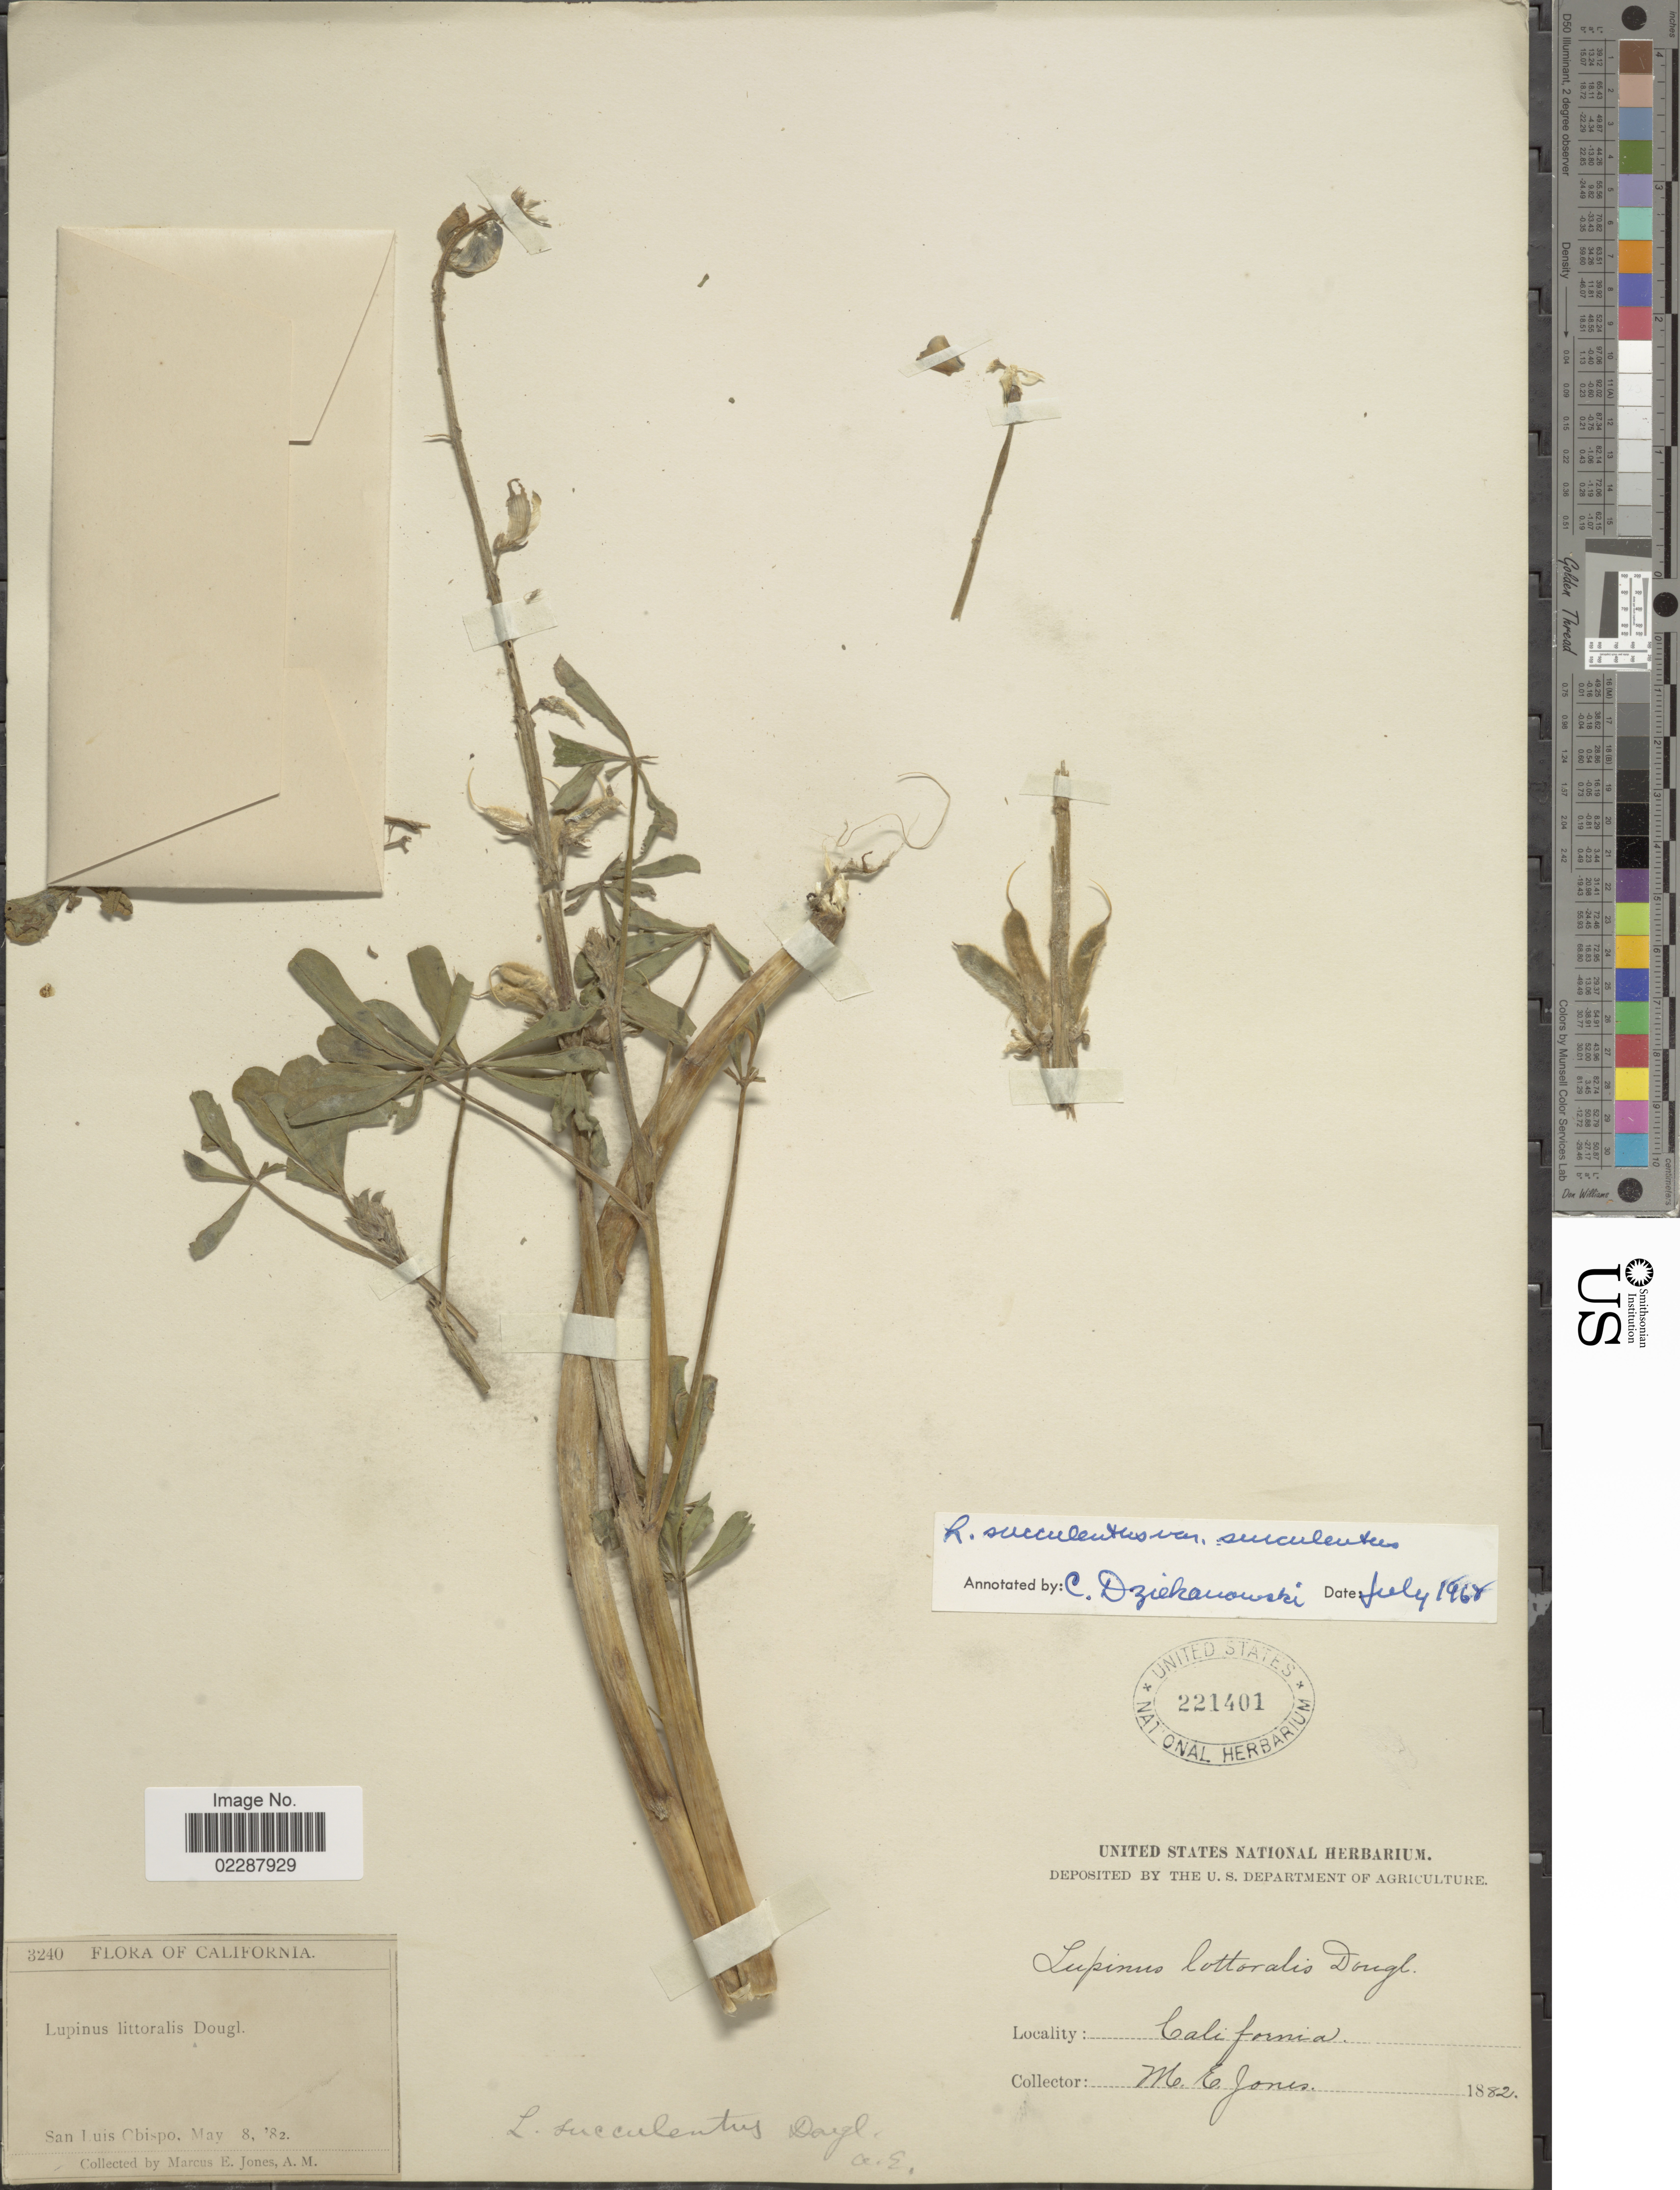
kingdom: Plantae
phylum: Tracheophyta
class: Magnoliopsida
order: Fabales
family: Fabaceae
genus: Lupinus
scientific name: Lupinus succulentus var. succulentus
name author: Douglas ex K. Koch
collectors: M. E. Jones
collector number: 3240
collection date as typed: Transcribed d/m/y: 8/5/82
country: United States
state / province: California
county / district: San Luis Obispo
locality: San Luis Obispo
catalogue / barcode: US 221401